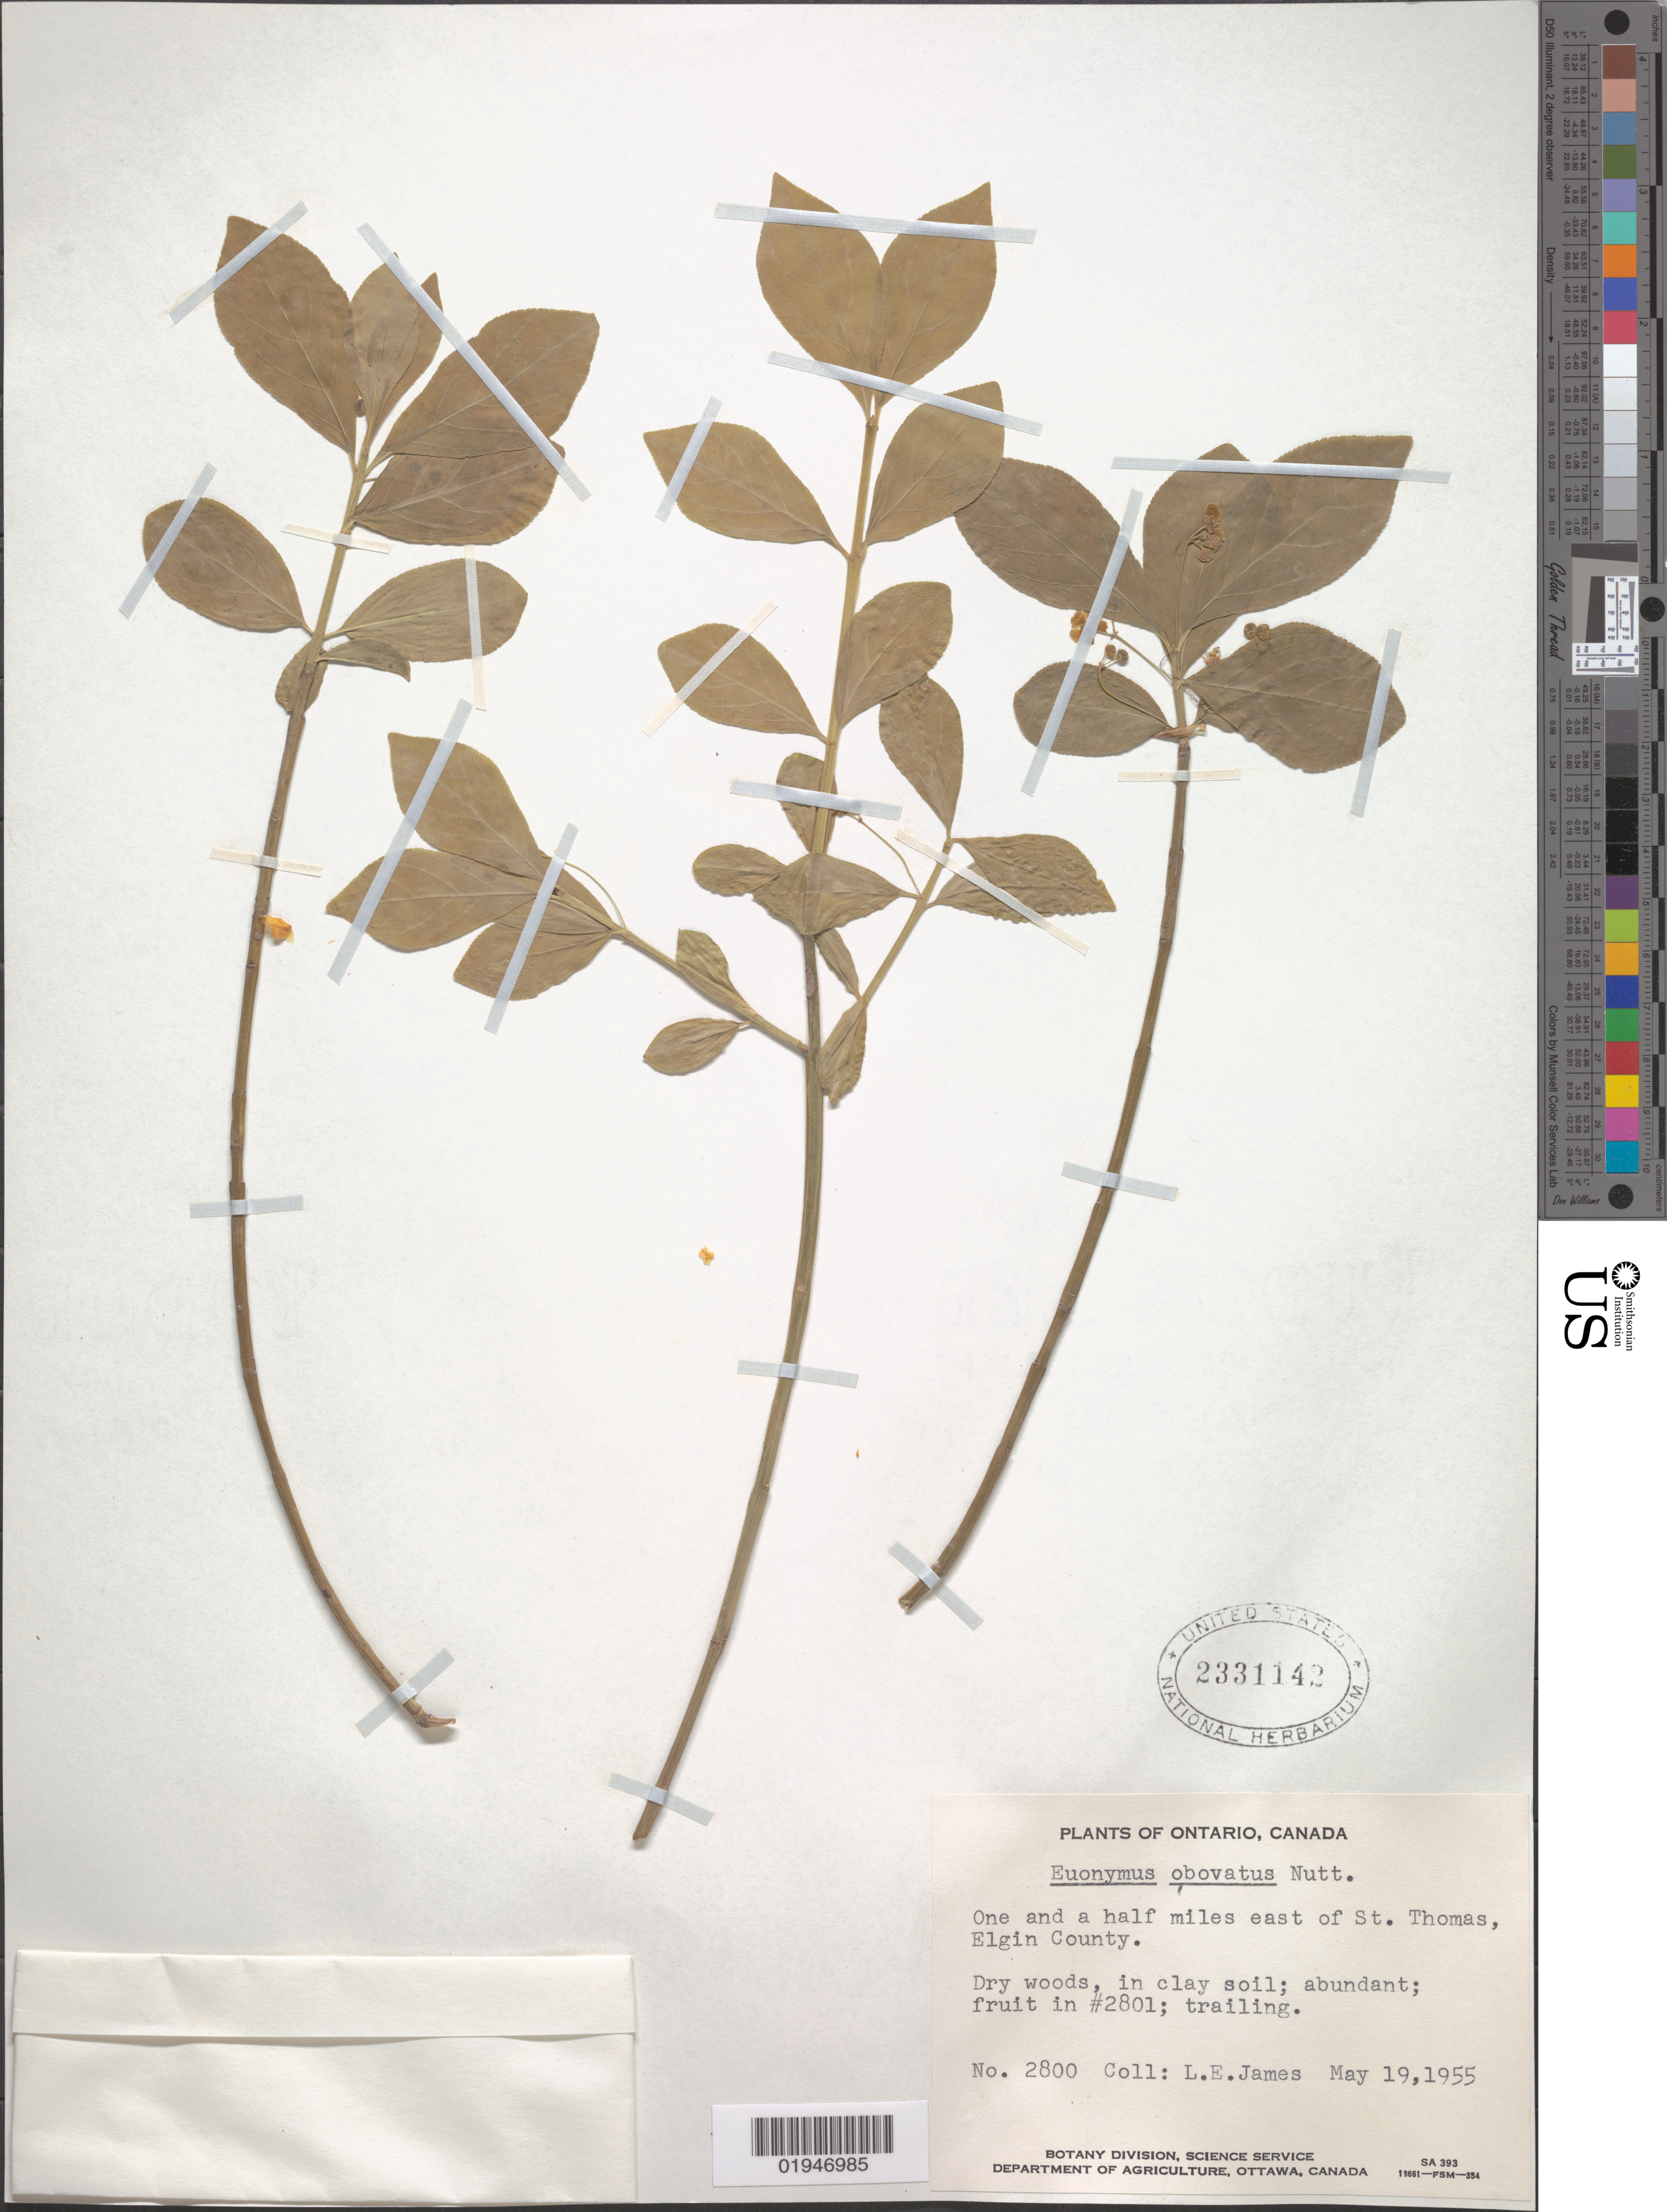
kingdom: Plantae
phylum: Tracheophyta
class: Magnoliopsida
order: Celastrales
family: Celastraceae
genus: Euonymus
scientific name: Euonymus obovatus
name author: Nutt.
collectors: L. E. James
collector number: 2800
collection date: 1955-09-10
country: Canada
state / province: Ontario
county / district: Elgin County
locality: St. Thomas, 1.5 miles east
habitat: Dry woods, in clay soil; abundant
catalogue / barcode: US 2331142